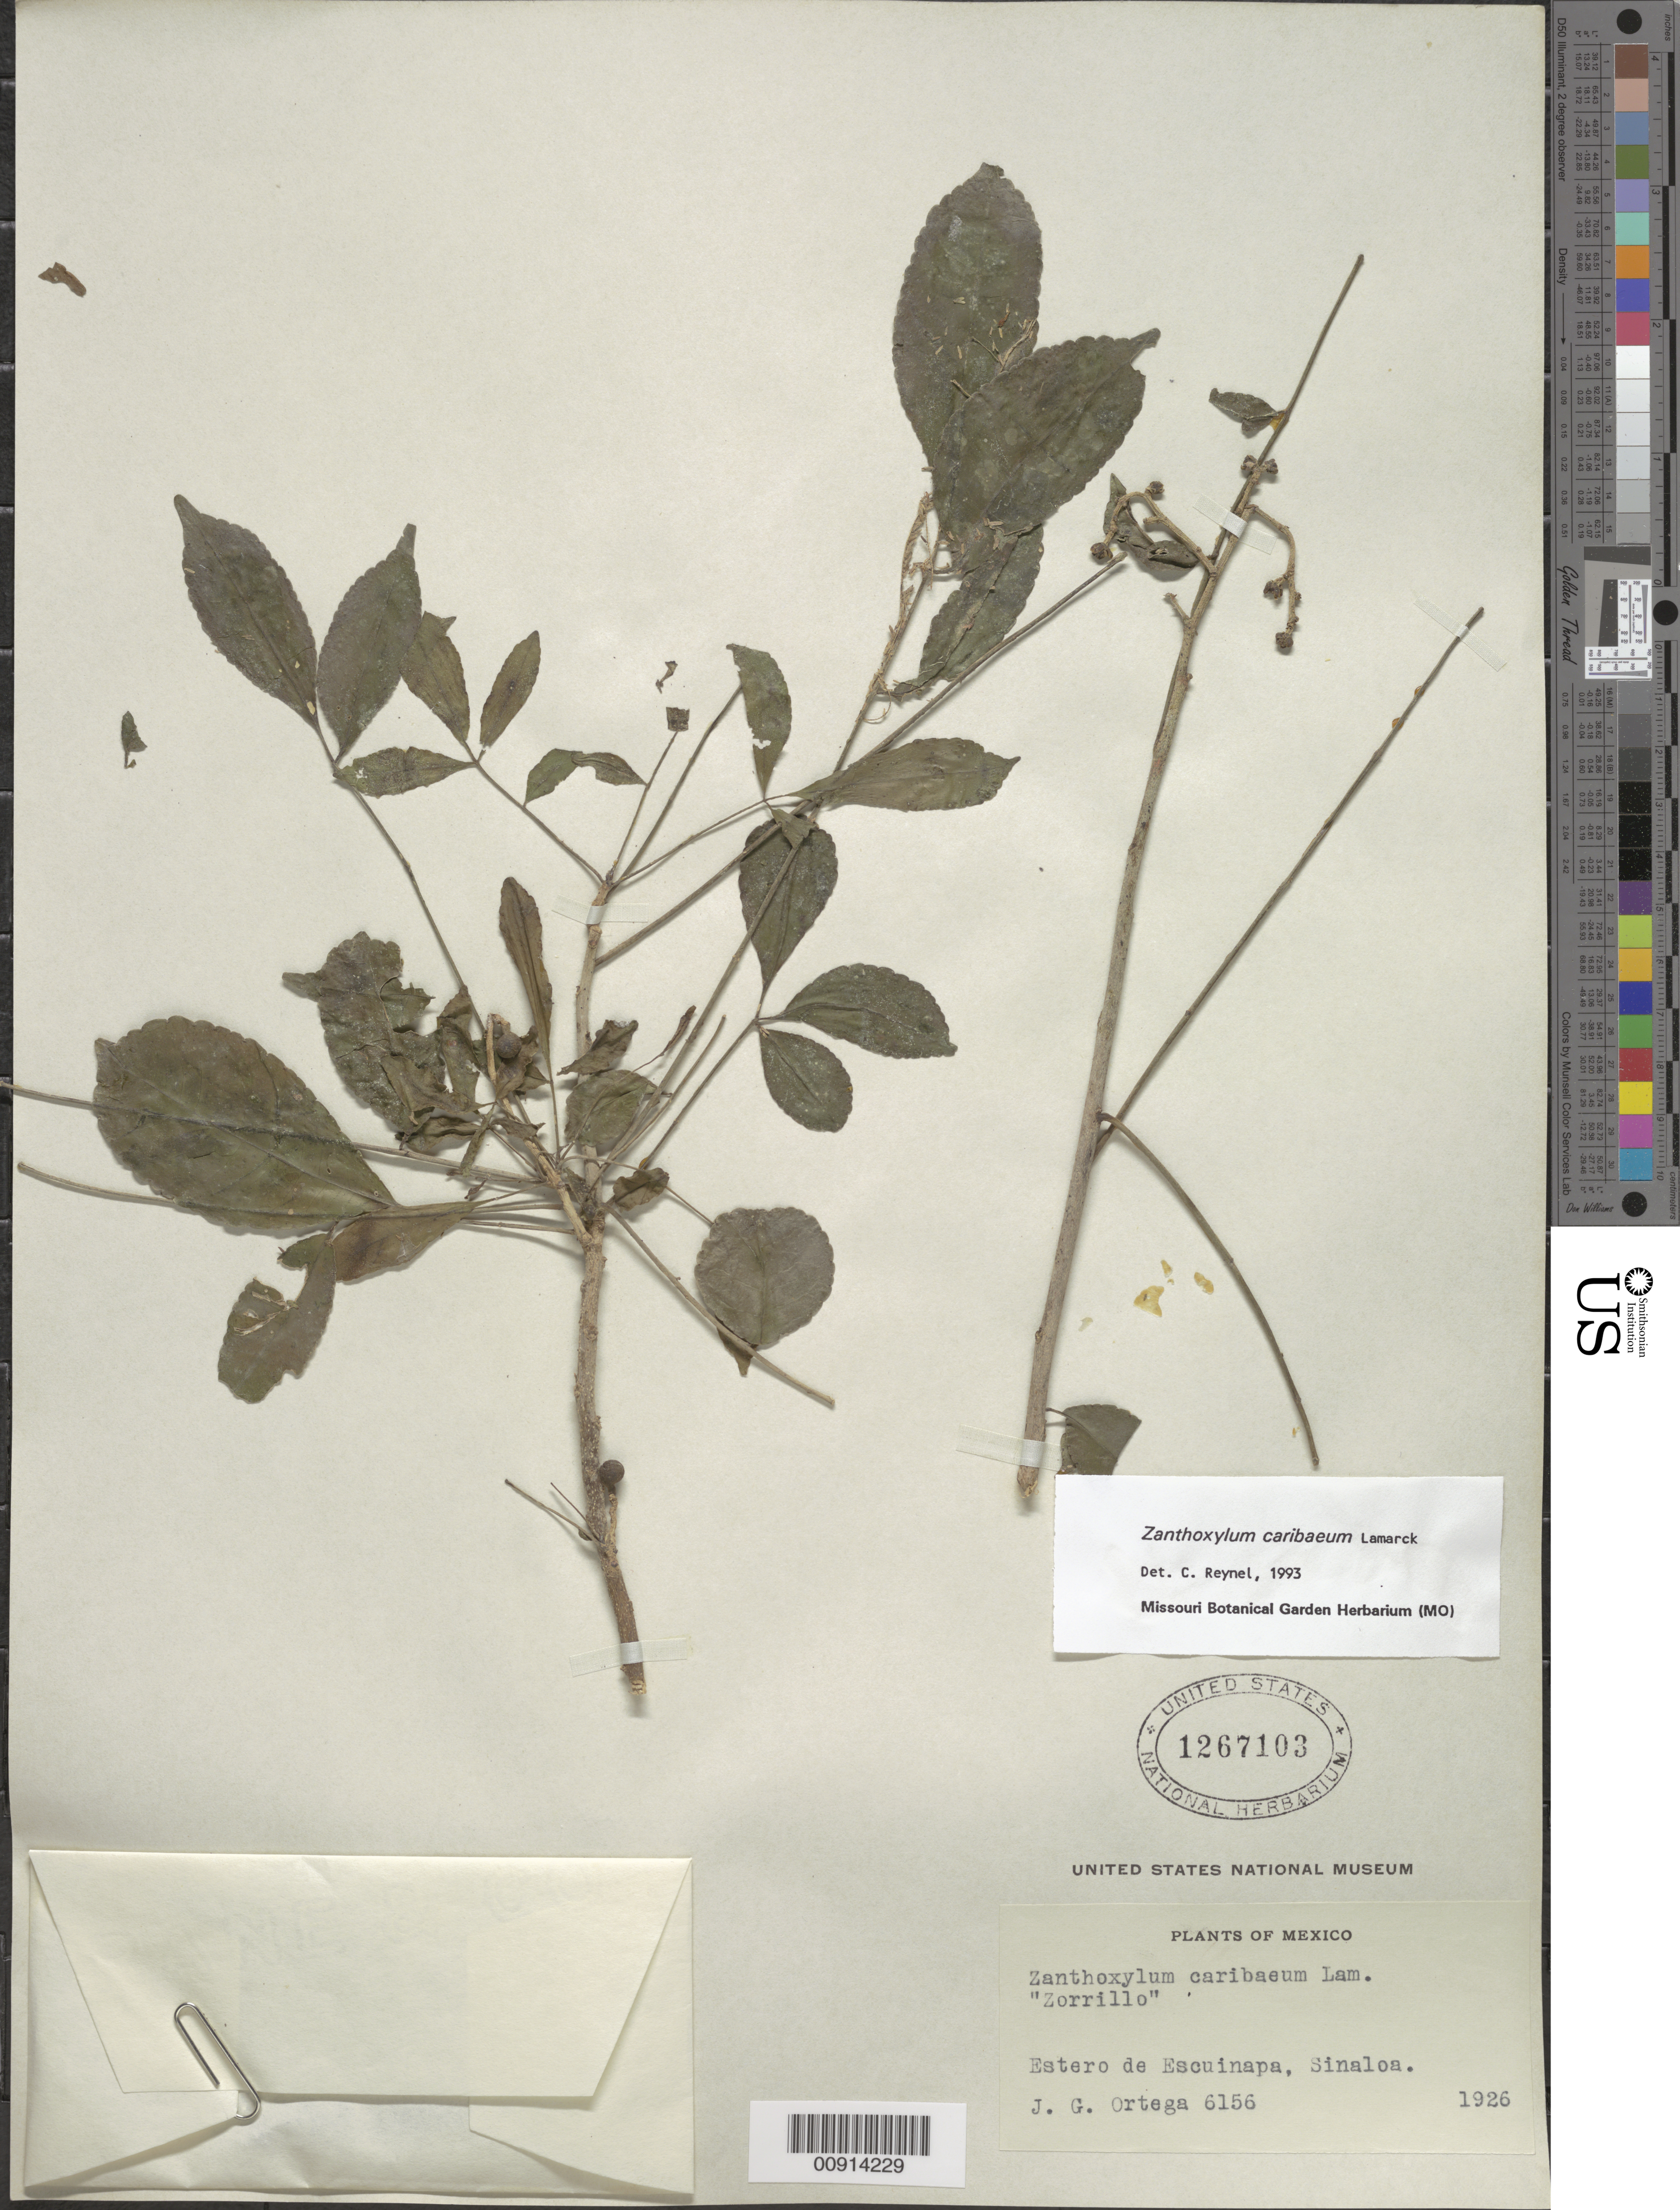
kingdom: Plantae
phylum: Tracheophyta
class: Magnoliopsida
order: Sapindales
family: Rutaceae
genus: Zanthoxylum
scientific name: Zanthoxylum caribaeum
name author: Lam.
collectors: J. Ortega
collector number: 6156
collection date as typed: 1926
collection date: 1926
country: Mexico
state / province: Sinaloa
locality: Estero de Escuinapa, Sinaloa.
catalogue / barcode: US 1267103